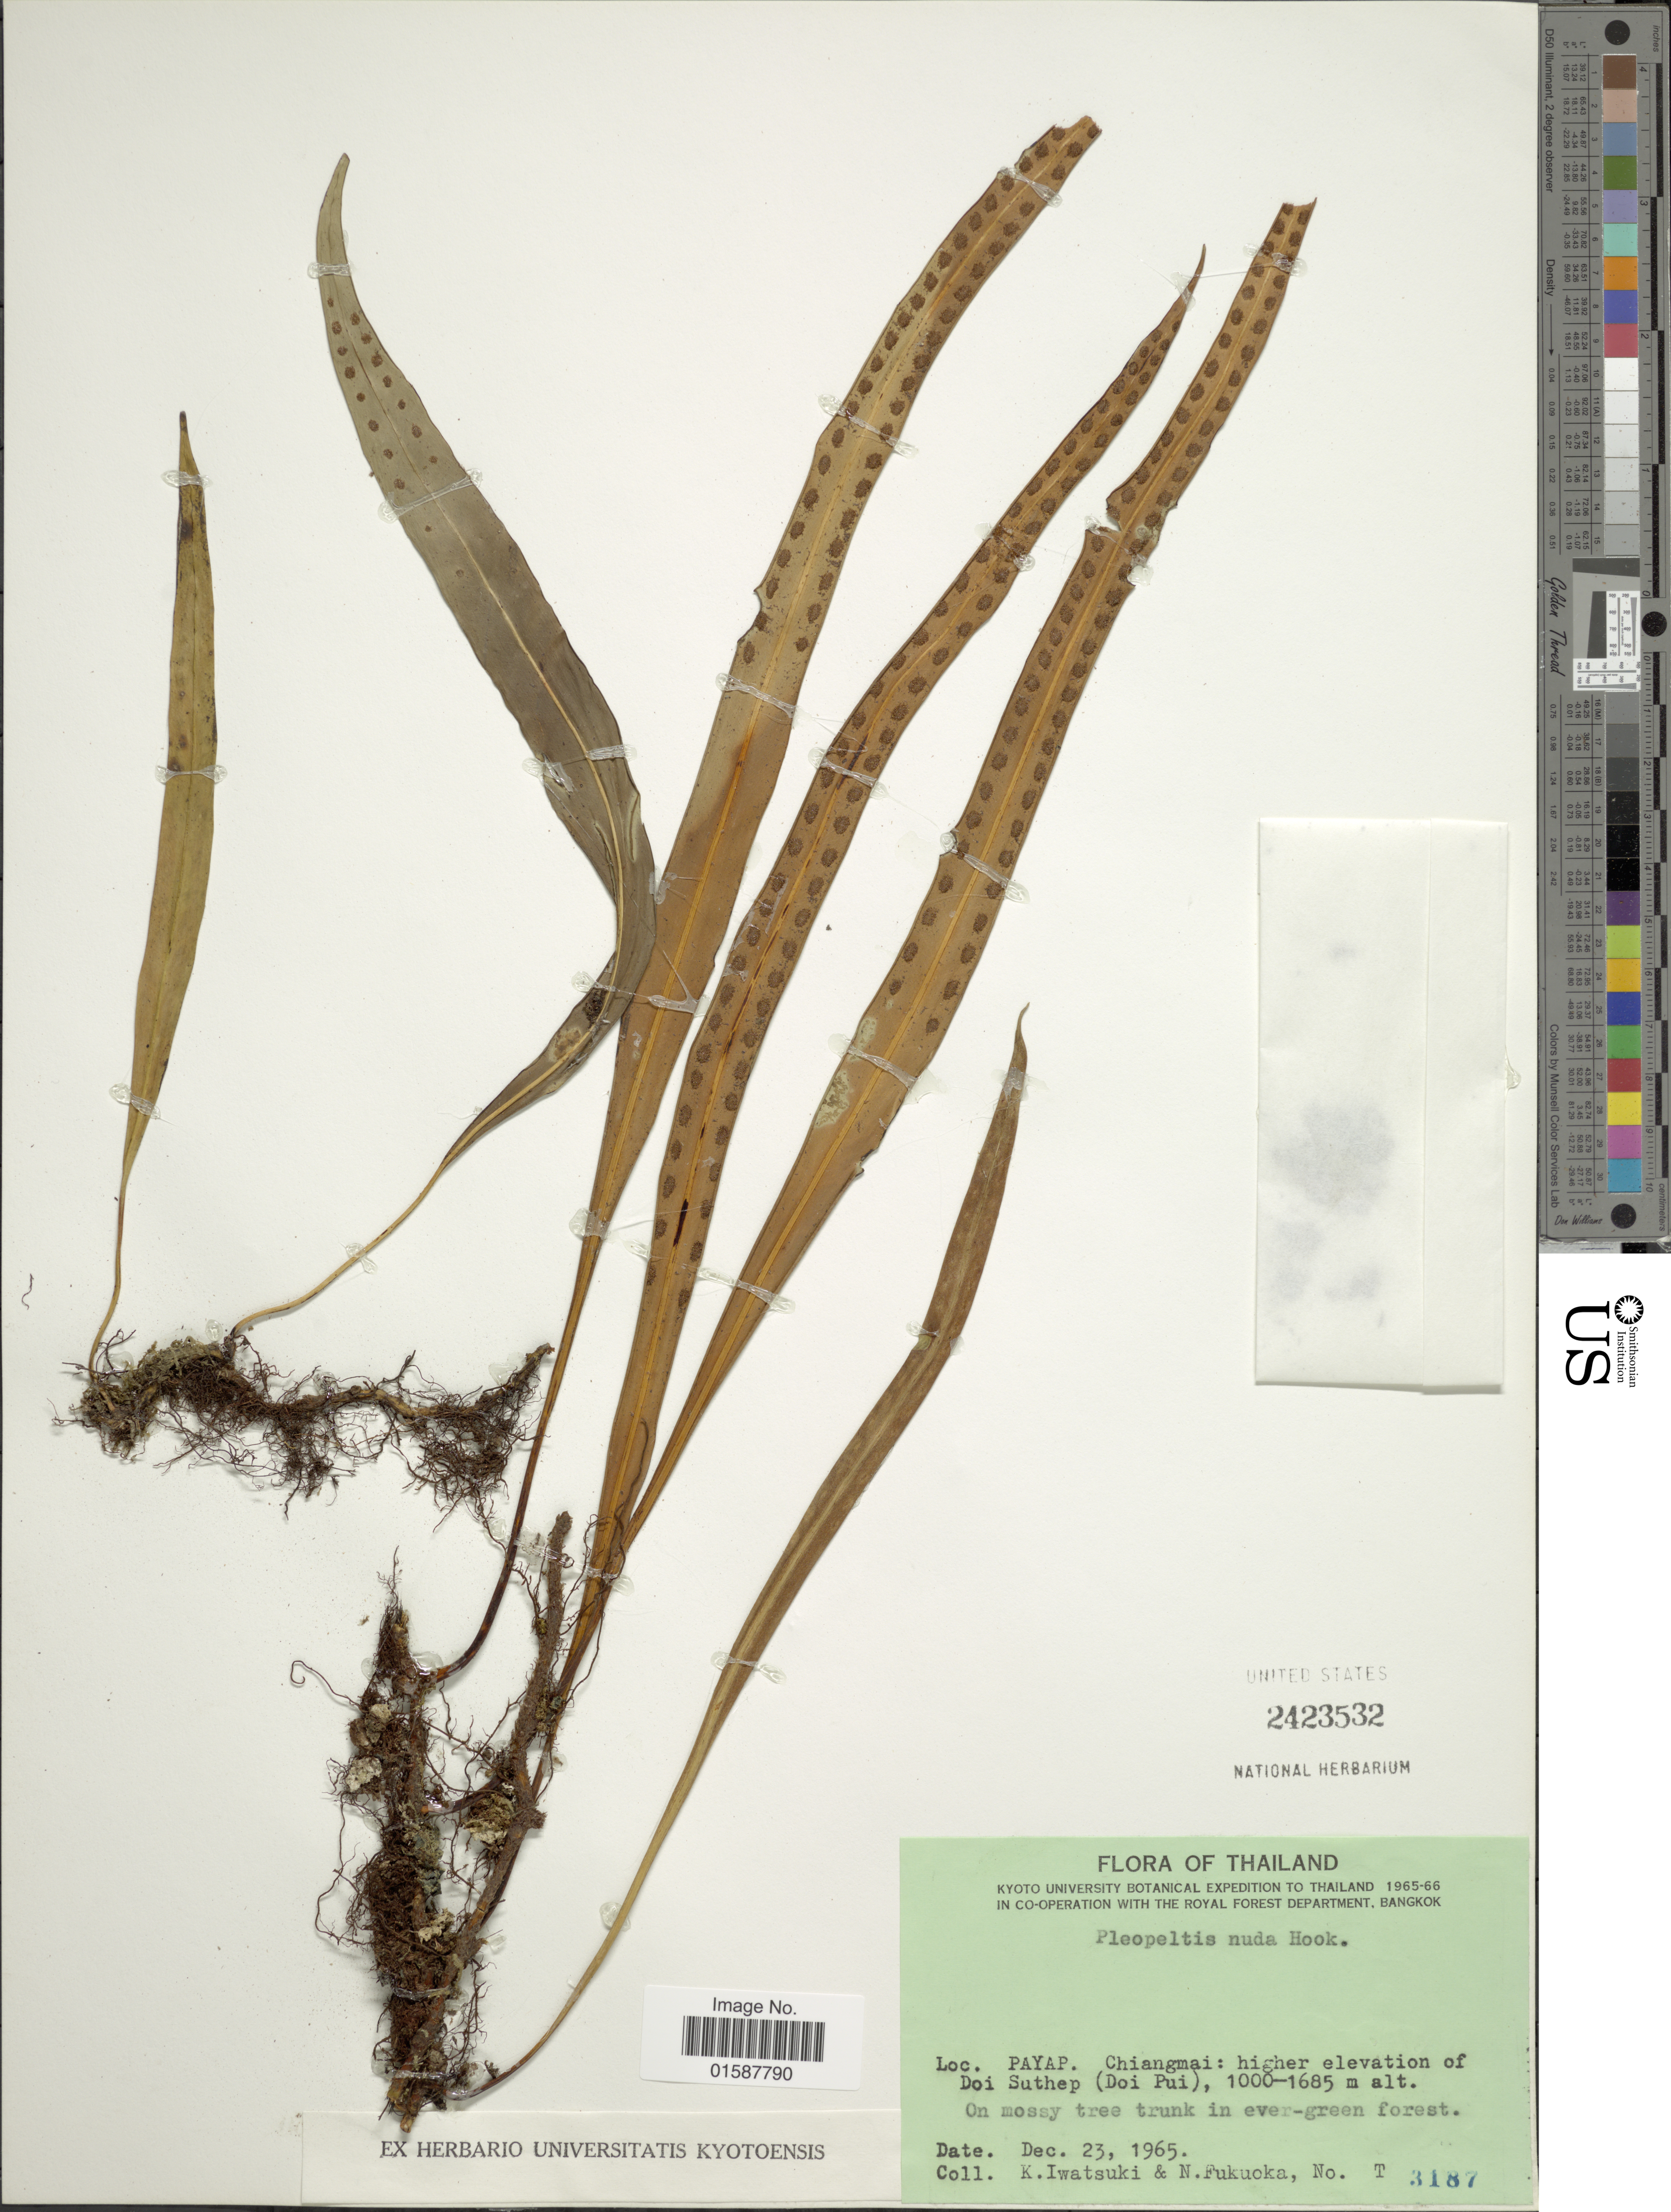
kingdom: Plantae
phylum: Tracheophyta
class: Polypodiopsida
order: Polypodiales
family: Polypodiaceae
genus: Lepisorus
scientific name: Lepisorus nuduisculum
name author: (Kunze)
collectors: K. Iwatsuki & N. Fukuoka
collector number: T3187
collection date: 1965-12-23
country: Thailand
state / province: Chiang Mai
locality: Payap, Chiangmai: higher elevation of Doi Suthep (Doi Pui)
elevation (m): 1000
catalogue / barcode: US 2423532